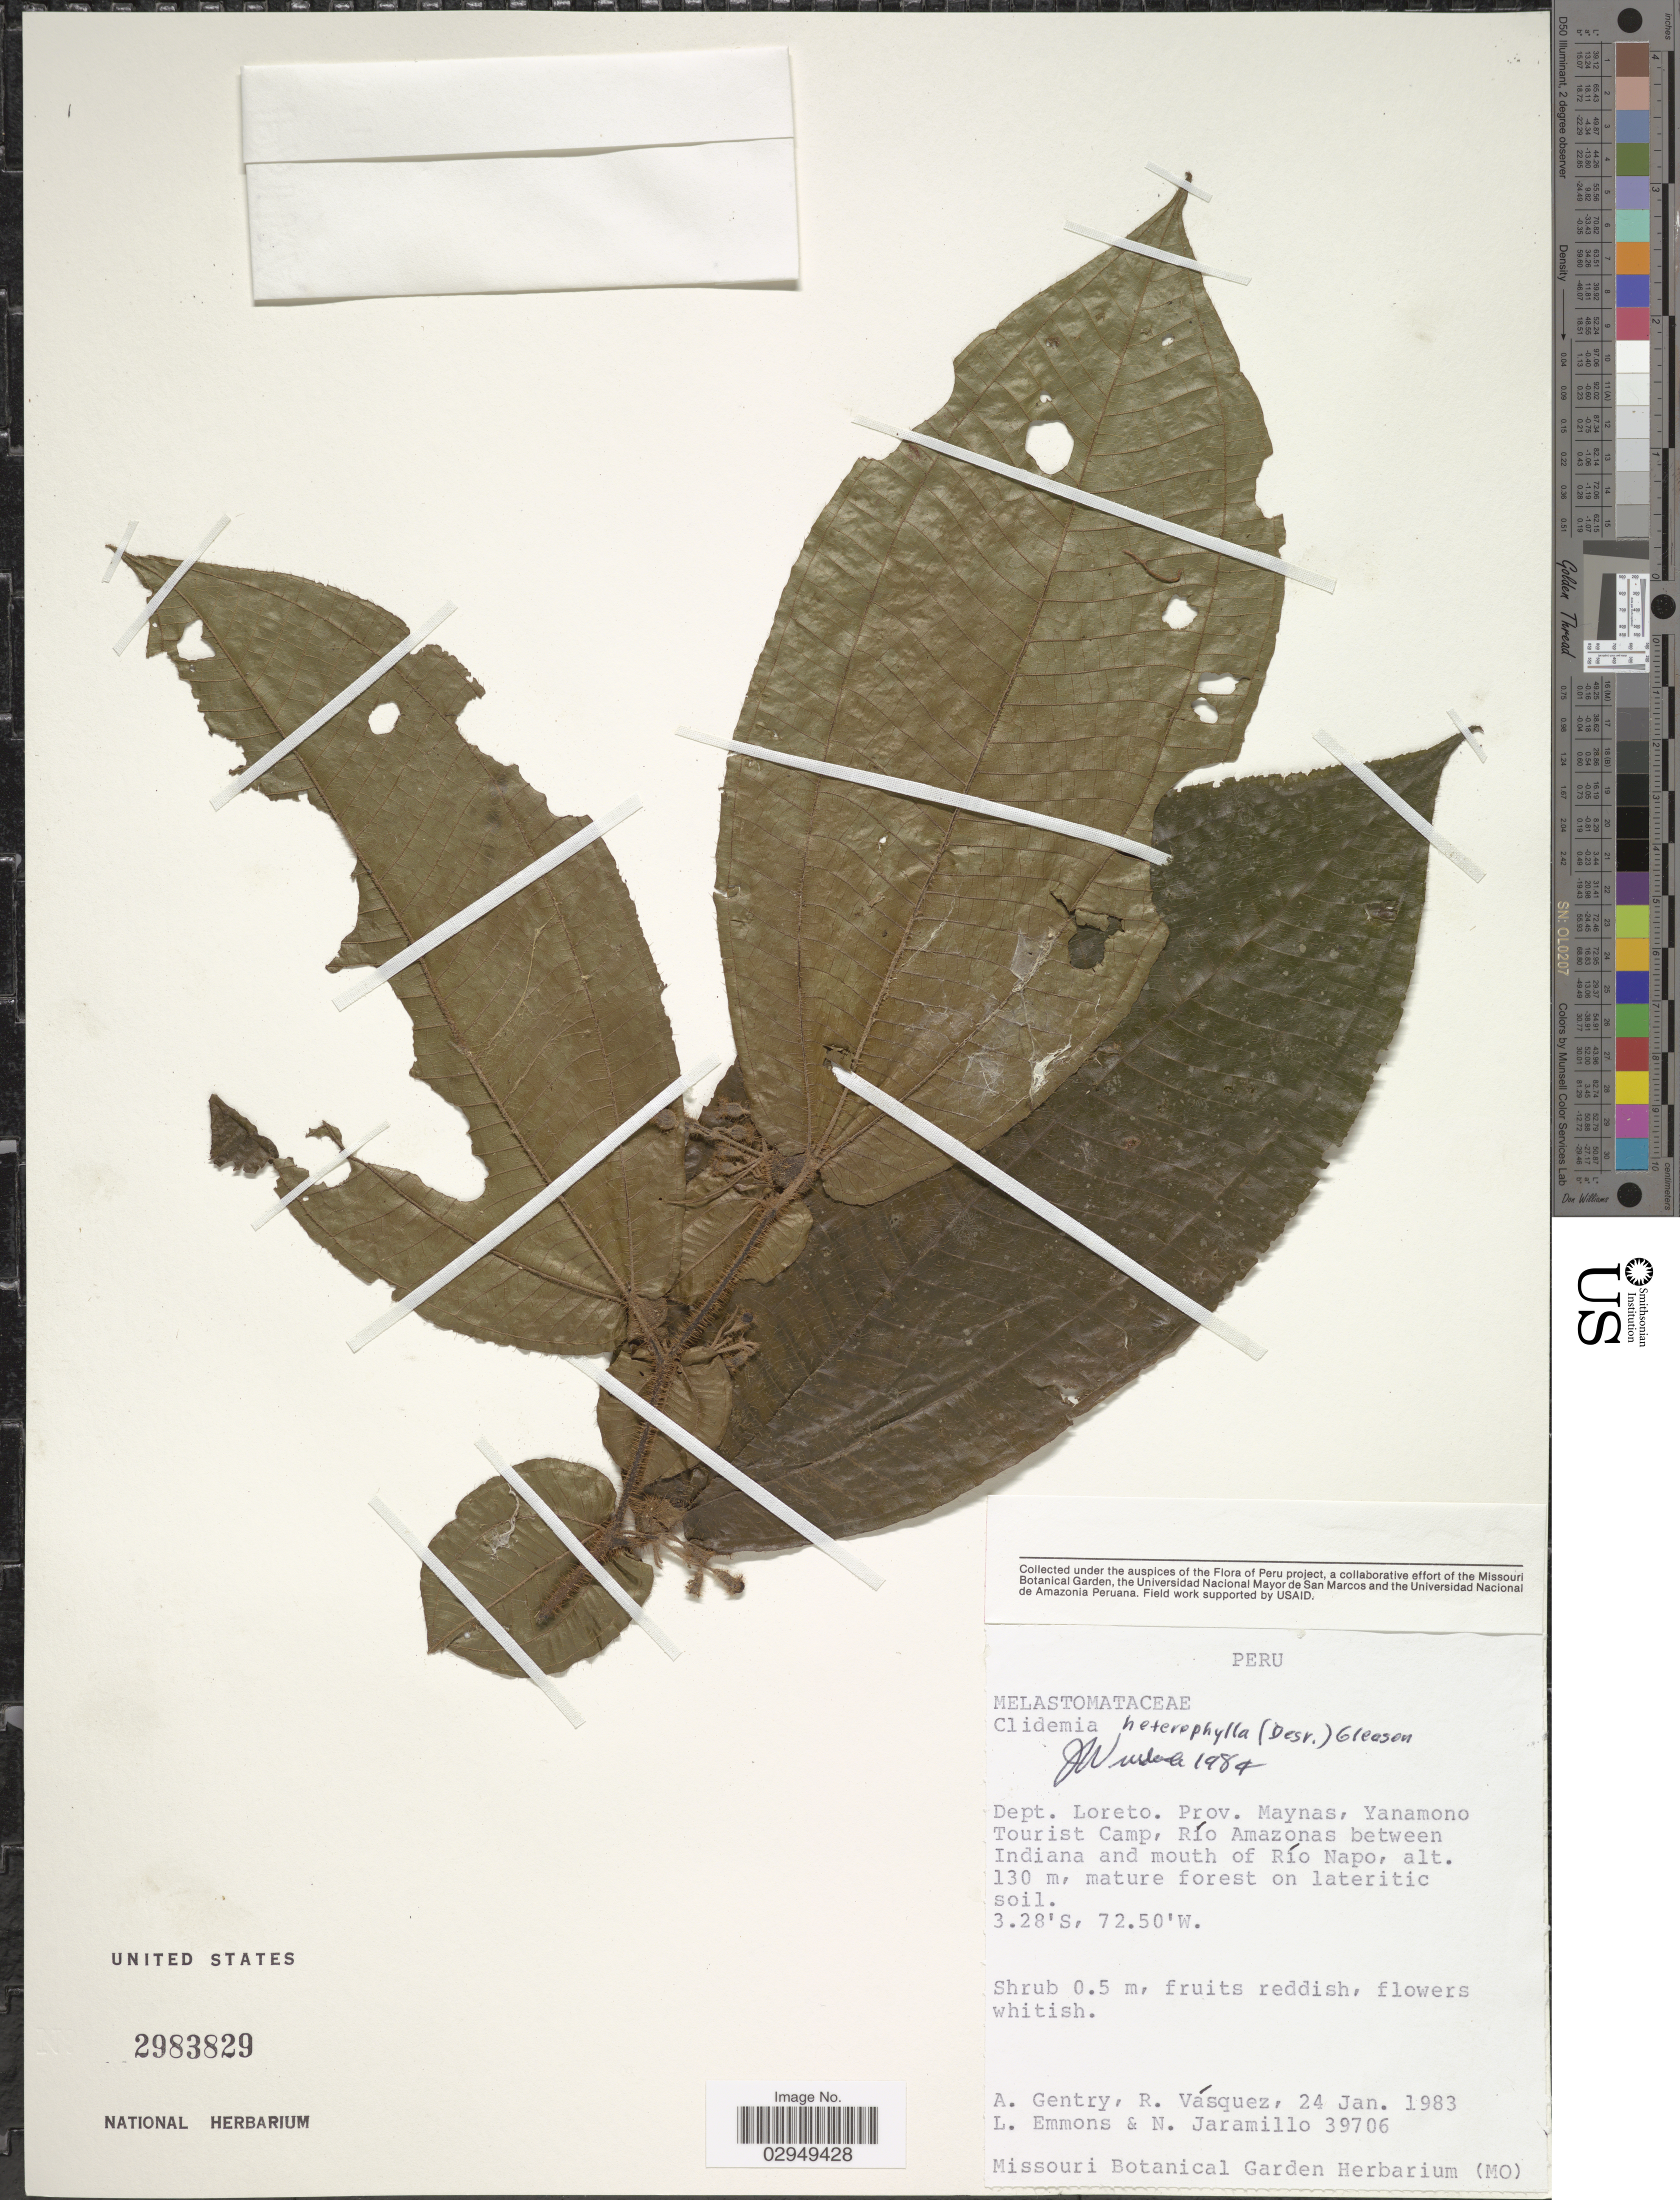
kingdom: Plantae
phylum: Tracheophyta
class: Magnoliopsida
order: Myrtales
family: Melastomataceae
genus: Clidemia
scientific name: Clidemia heterophylla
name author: Steud.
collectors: A. H. Gentry, R. Vásquez, L. Emmons & N. Jaramillo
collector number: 39706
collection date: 1983-01-24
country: Peru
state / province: Loreto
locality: Dept. Loreto. Prov. Maynas, Yanamono. Tourist Camp, Río Amazonas between Indiana and mouth of Río Napo.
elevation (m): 130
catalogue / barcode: US 2983829